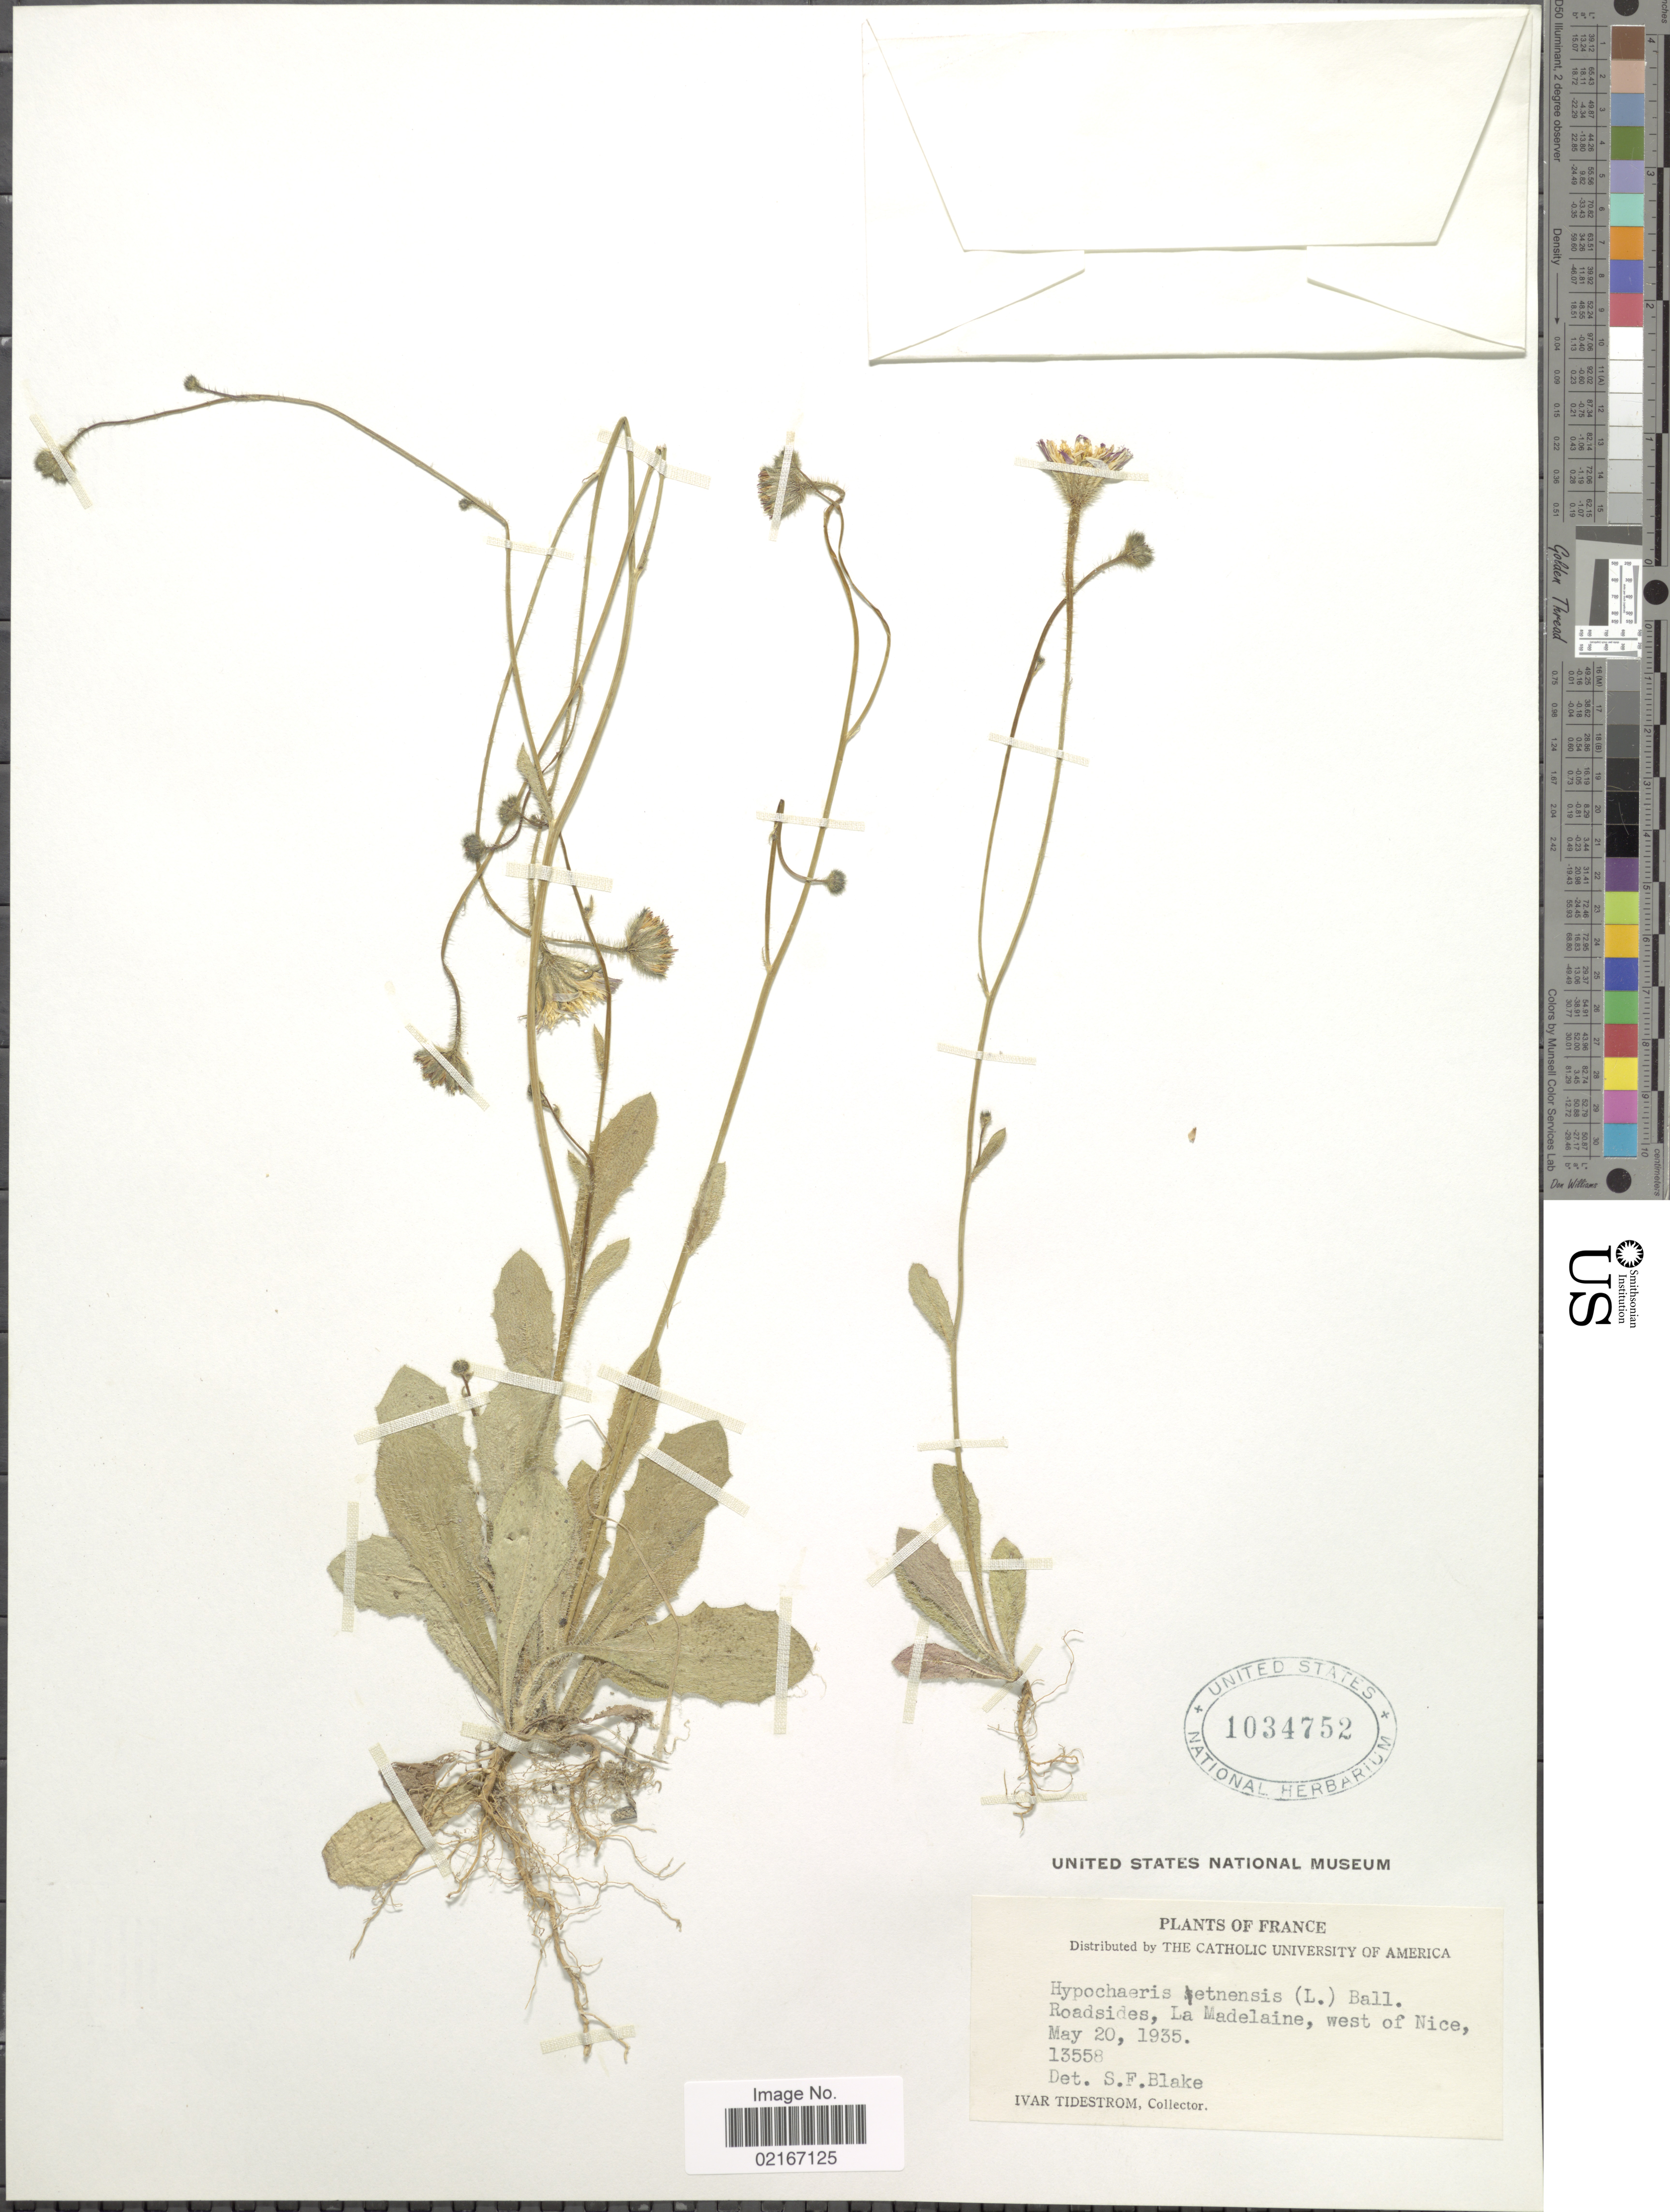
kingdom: Plantae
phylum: Tracheophyta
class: Magnoliopsida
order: Asterales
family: Asteraceae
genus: Hypochaeris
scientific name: Hypochaeris achyrophorus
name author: L.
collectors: I. F. Tidestrom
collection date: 1935-05-20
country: France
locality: Roadsides, La Madelaine, west of Nice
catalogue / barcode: US 1034752